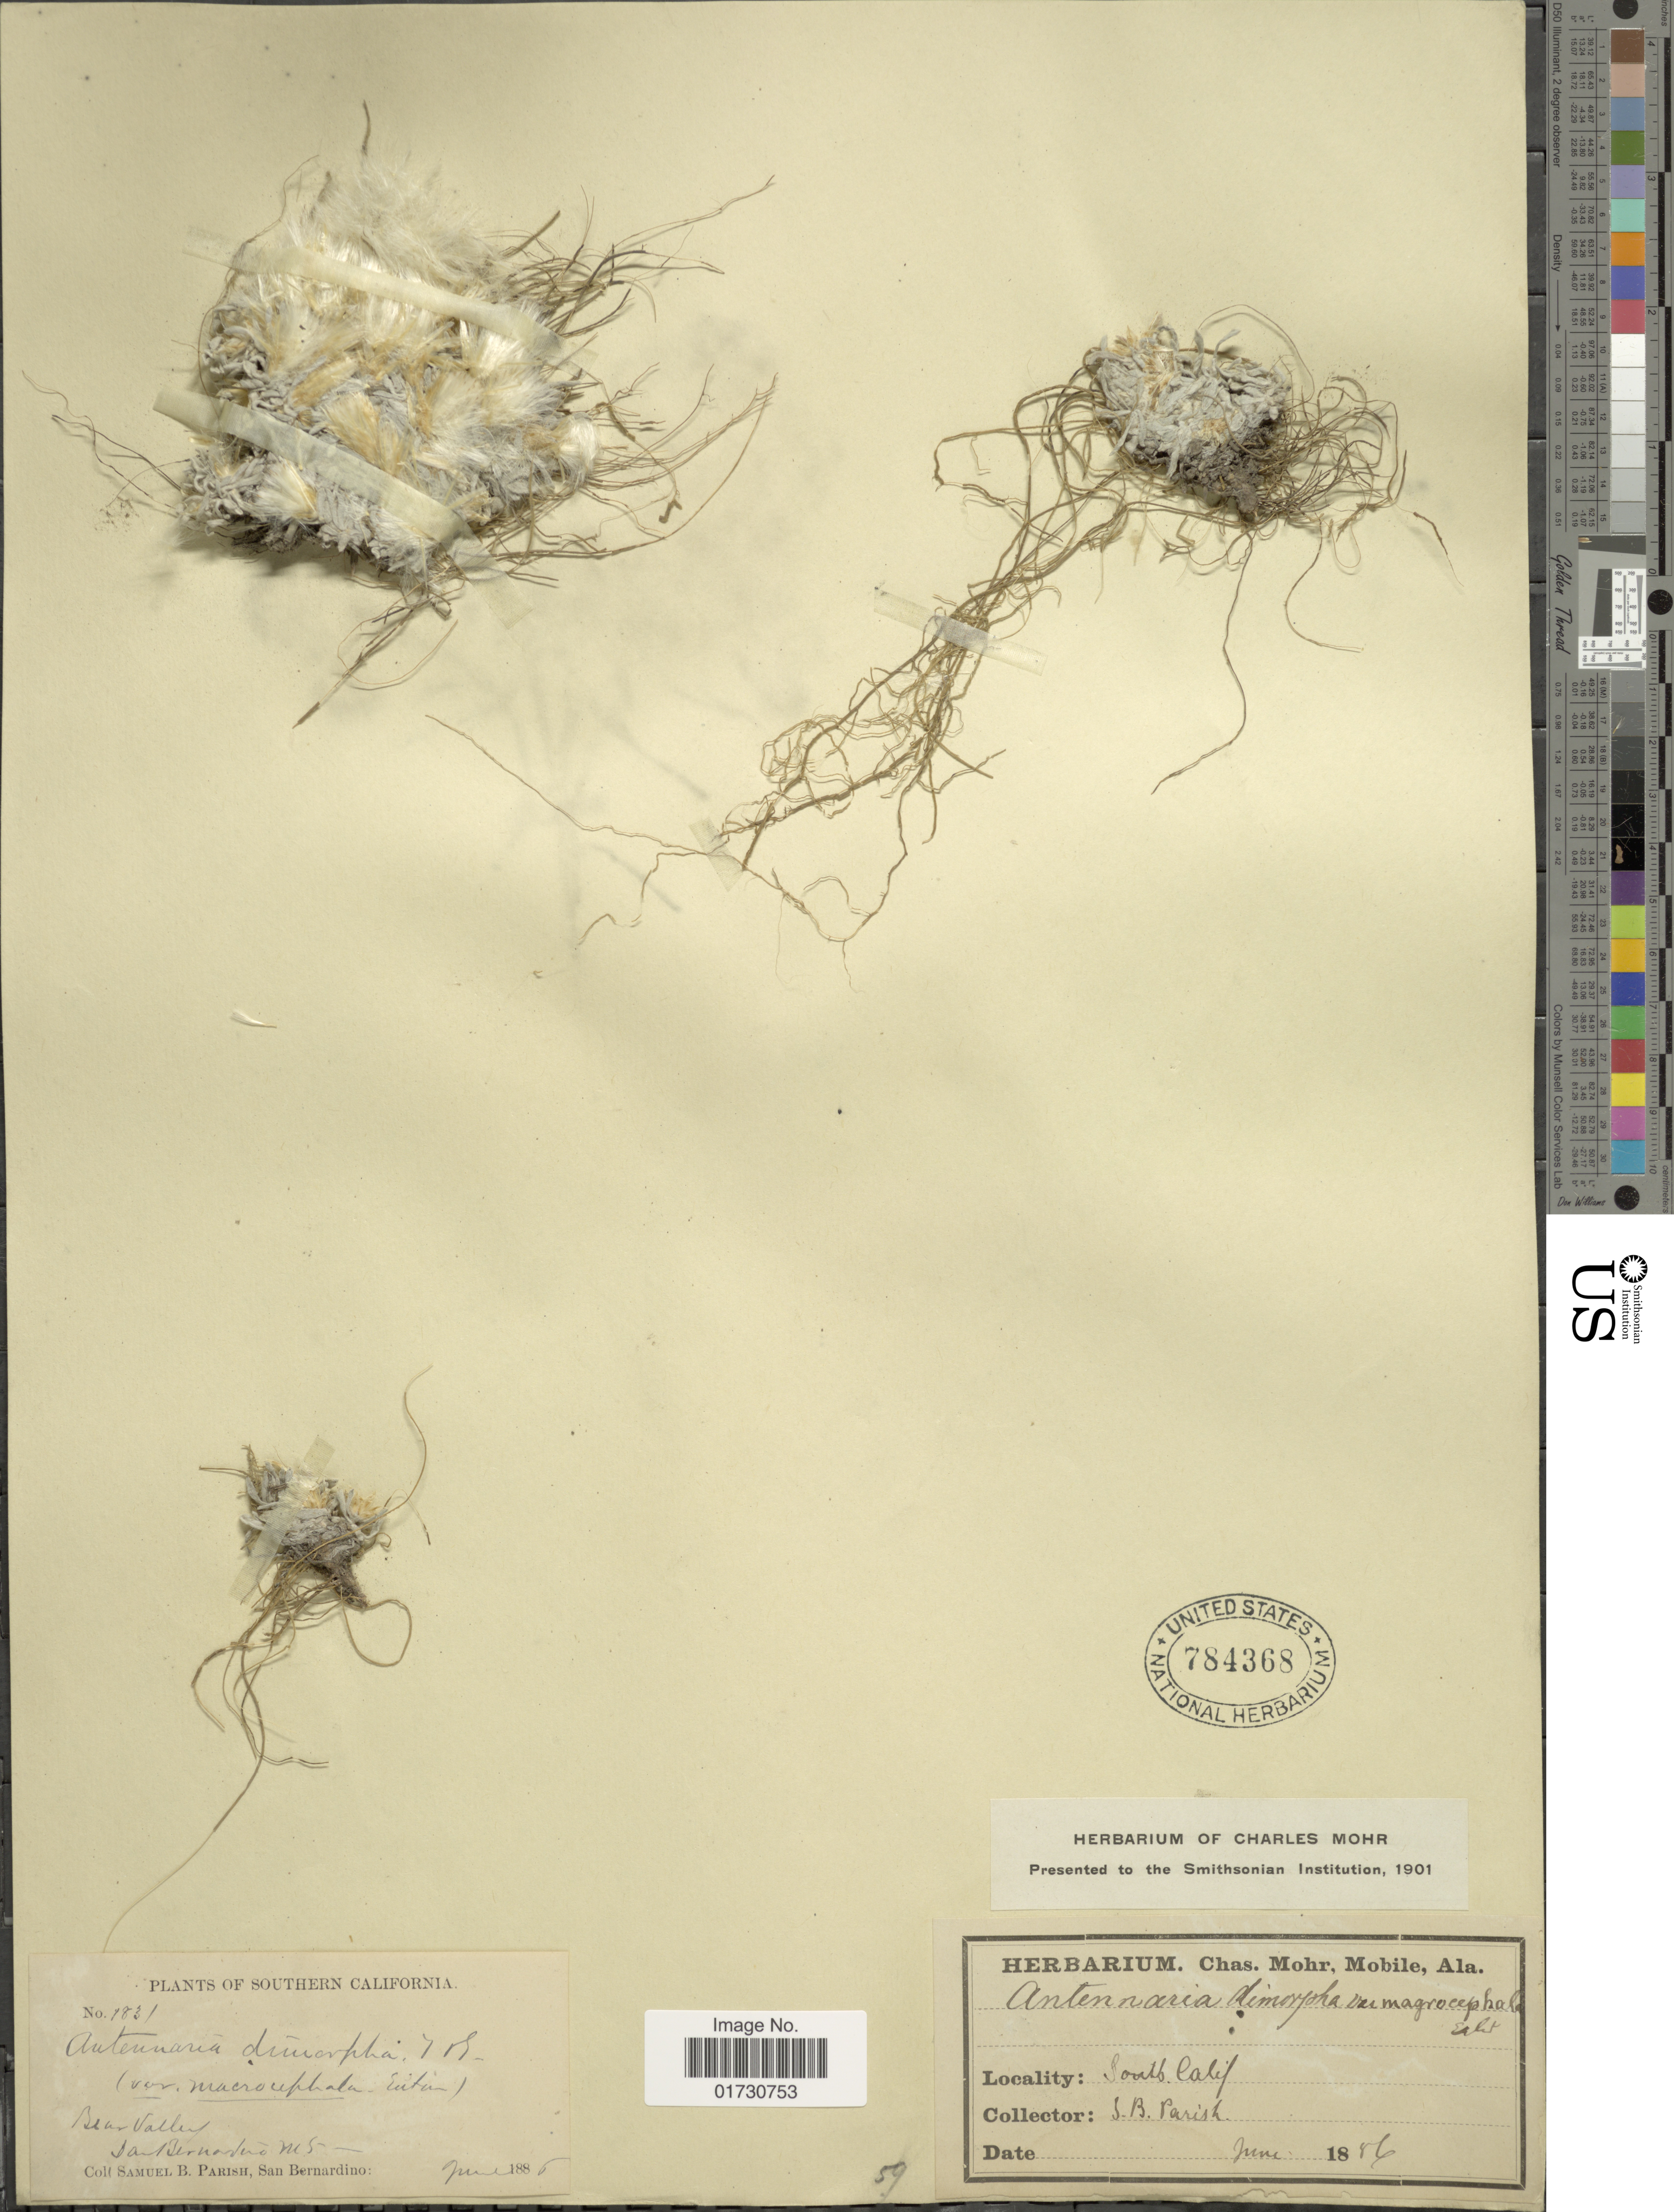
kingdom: Plantae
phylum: Tracheophyta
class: Magnoliopsida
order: Asterales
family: Asteraceae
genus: Antennaria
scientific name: Antennaria dimorpha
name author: (Nutt.) Torr. & A. Gray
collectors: S. B. Parish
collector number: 1831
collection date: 1886-06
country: United States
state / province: California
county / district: San Bernardino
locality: Southern California, Bear Valley, San Bernardino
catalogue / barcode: US 784368